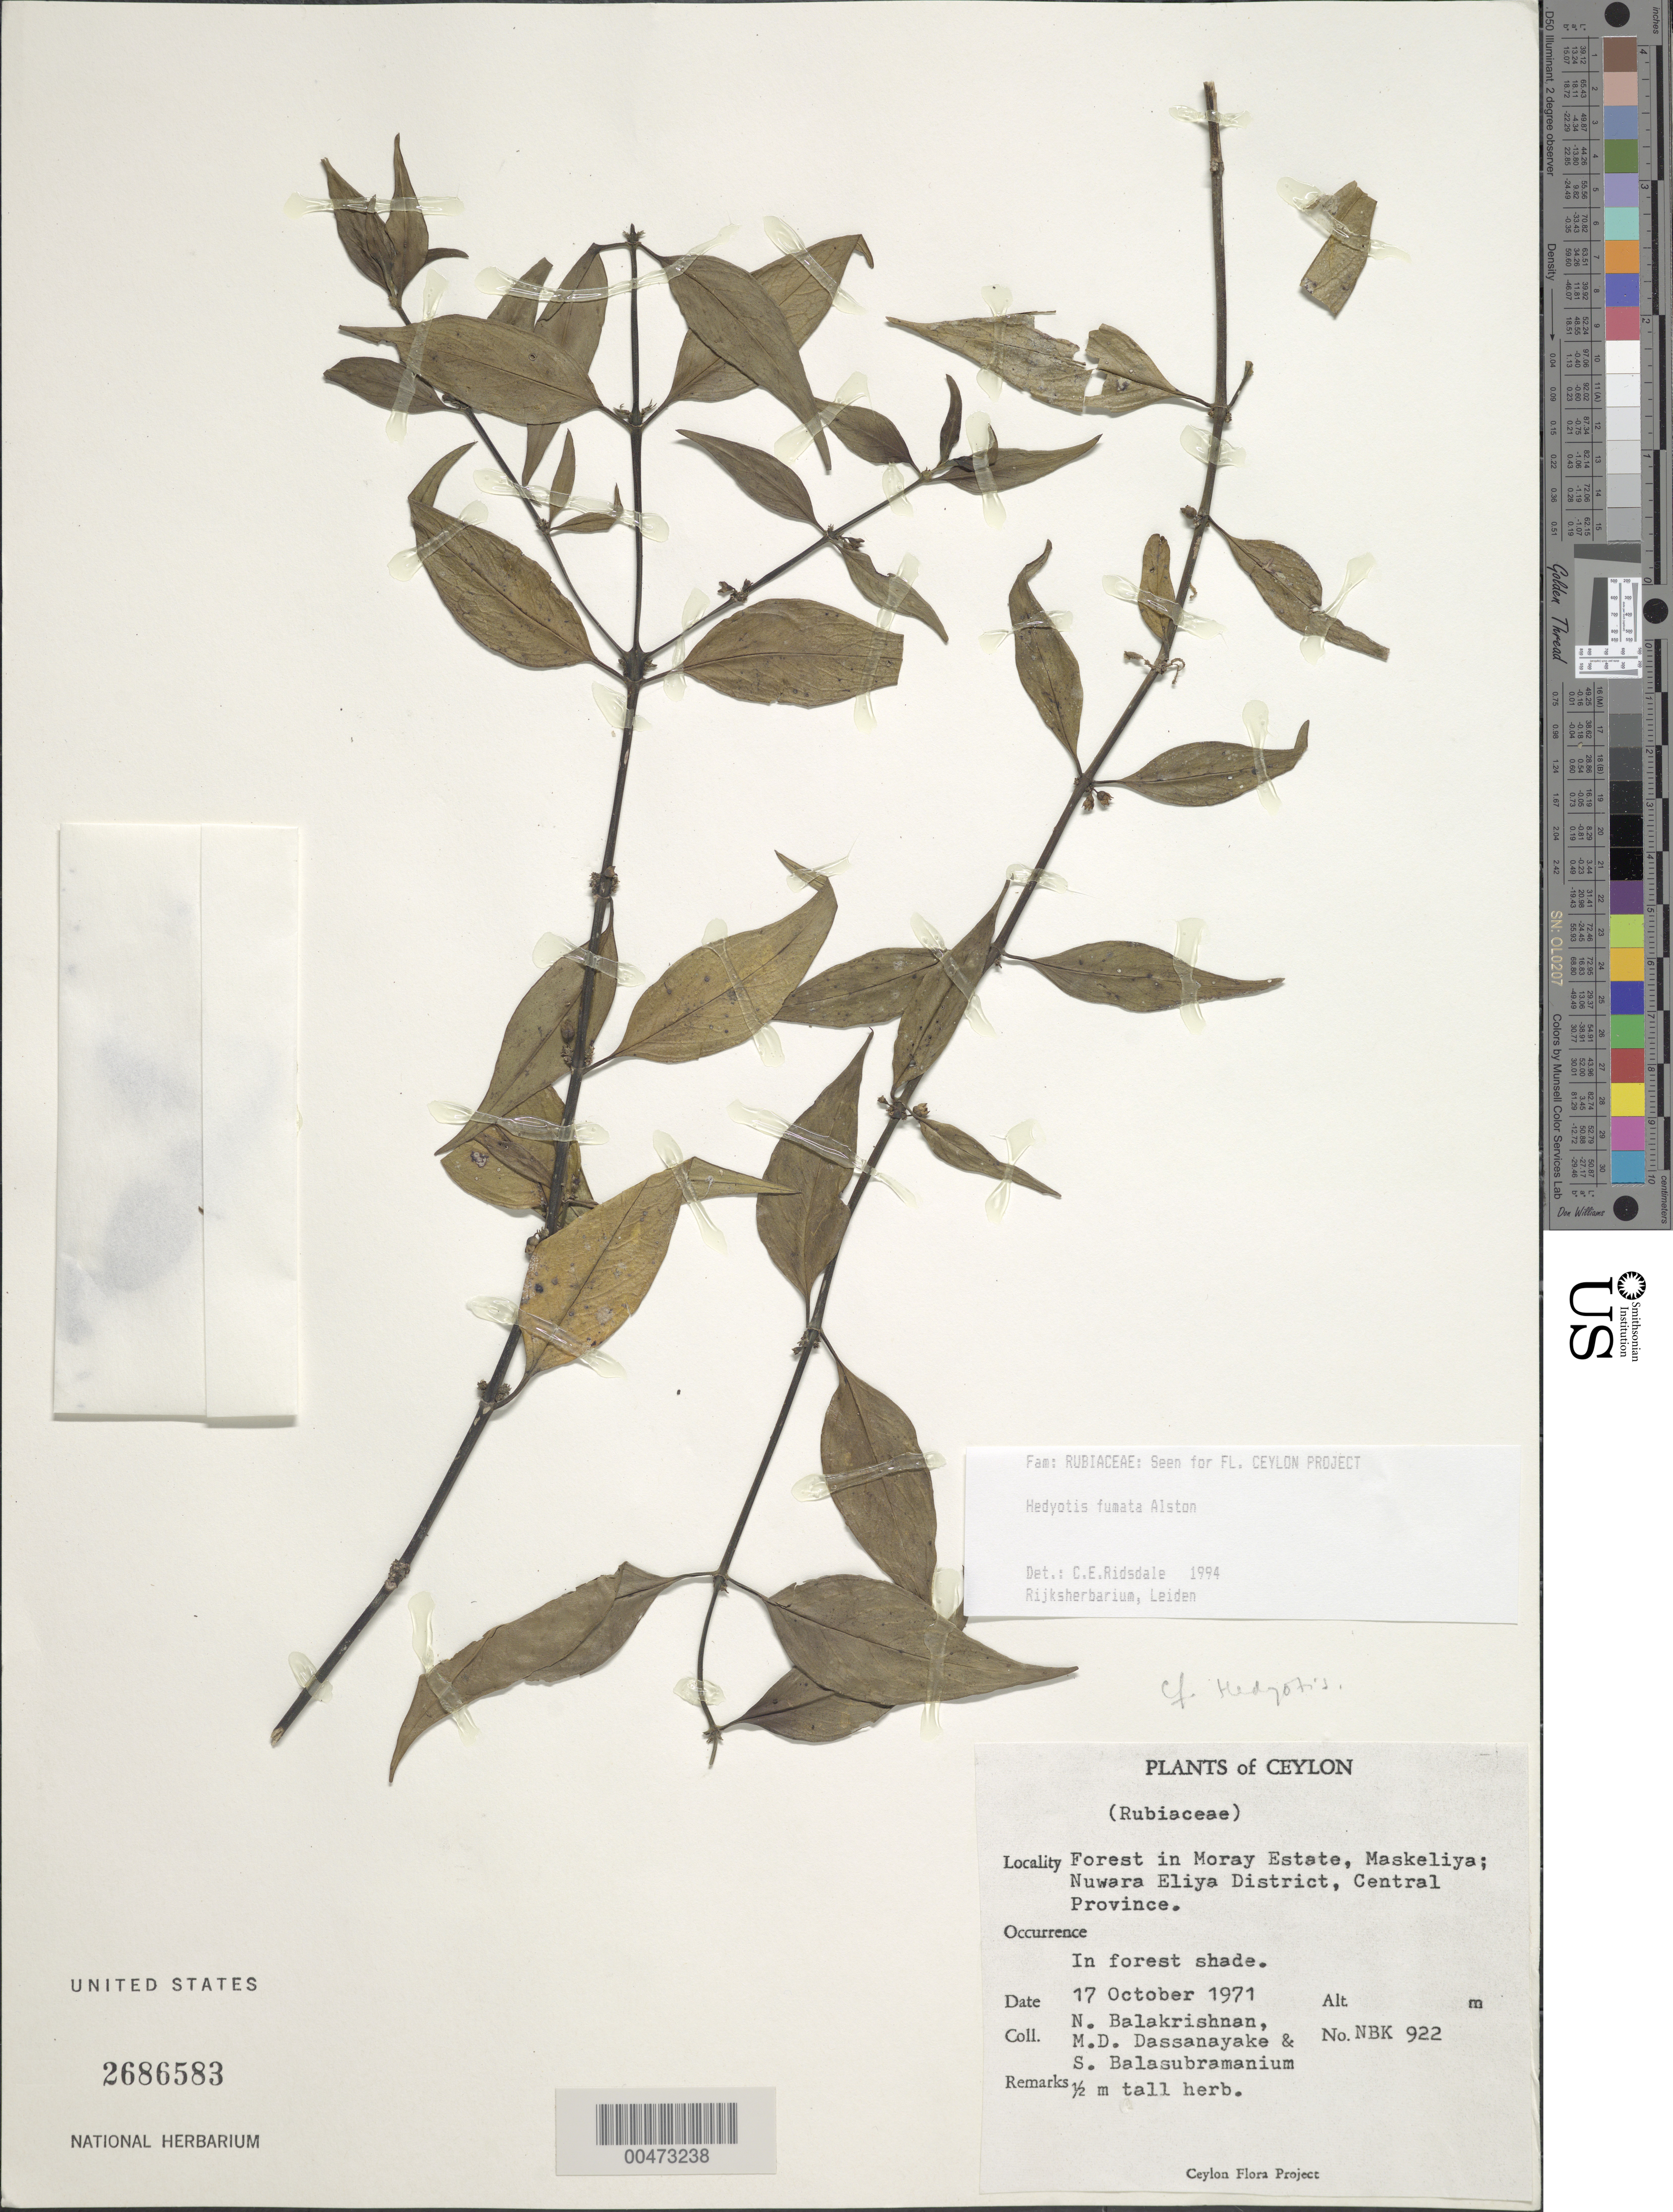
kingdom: Plantae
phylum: Tracheophyta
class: Magnoliopsida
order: Gentianales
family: Rubiaceae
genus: Hedyotis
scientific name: Hedyotis fumata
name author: Alston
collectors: N. Balakrishnan, M. Dassanayake & S. Balasubramanium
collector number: NBK 922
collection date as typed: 17 Oct 1971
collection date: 1971-10-17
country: Sri Lanka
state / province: Central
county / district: Nuwara Eliya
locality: Moray Estate, Maskeliya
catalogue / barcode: US 2686583